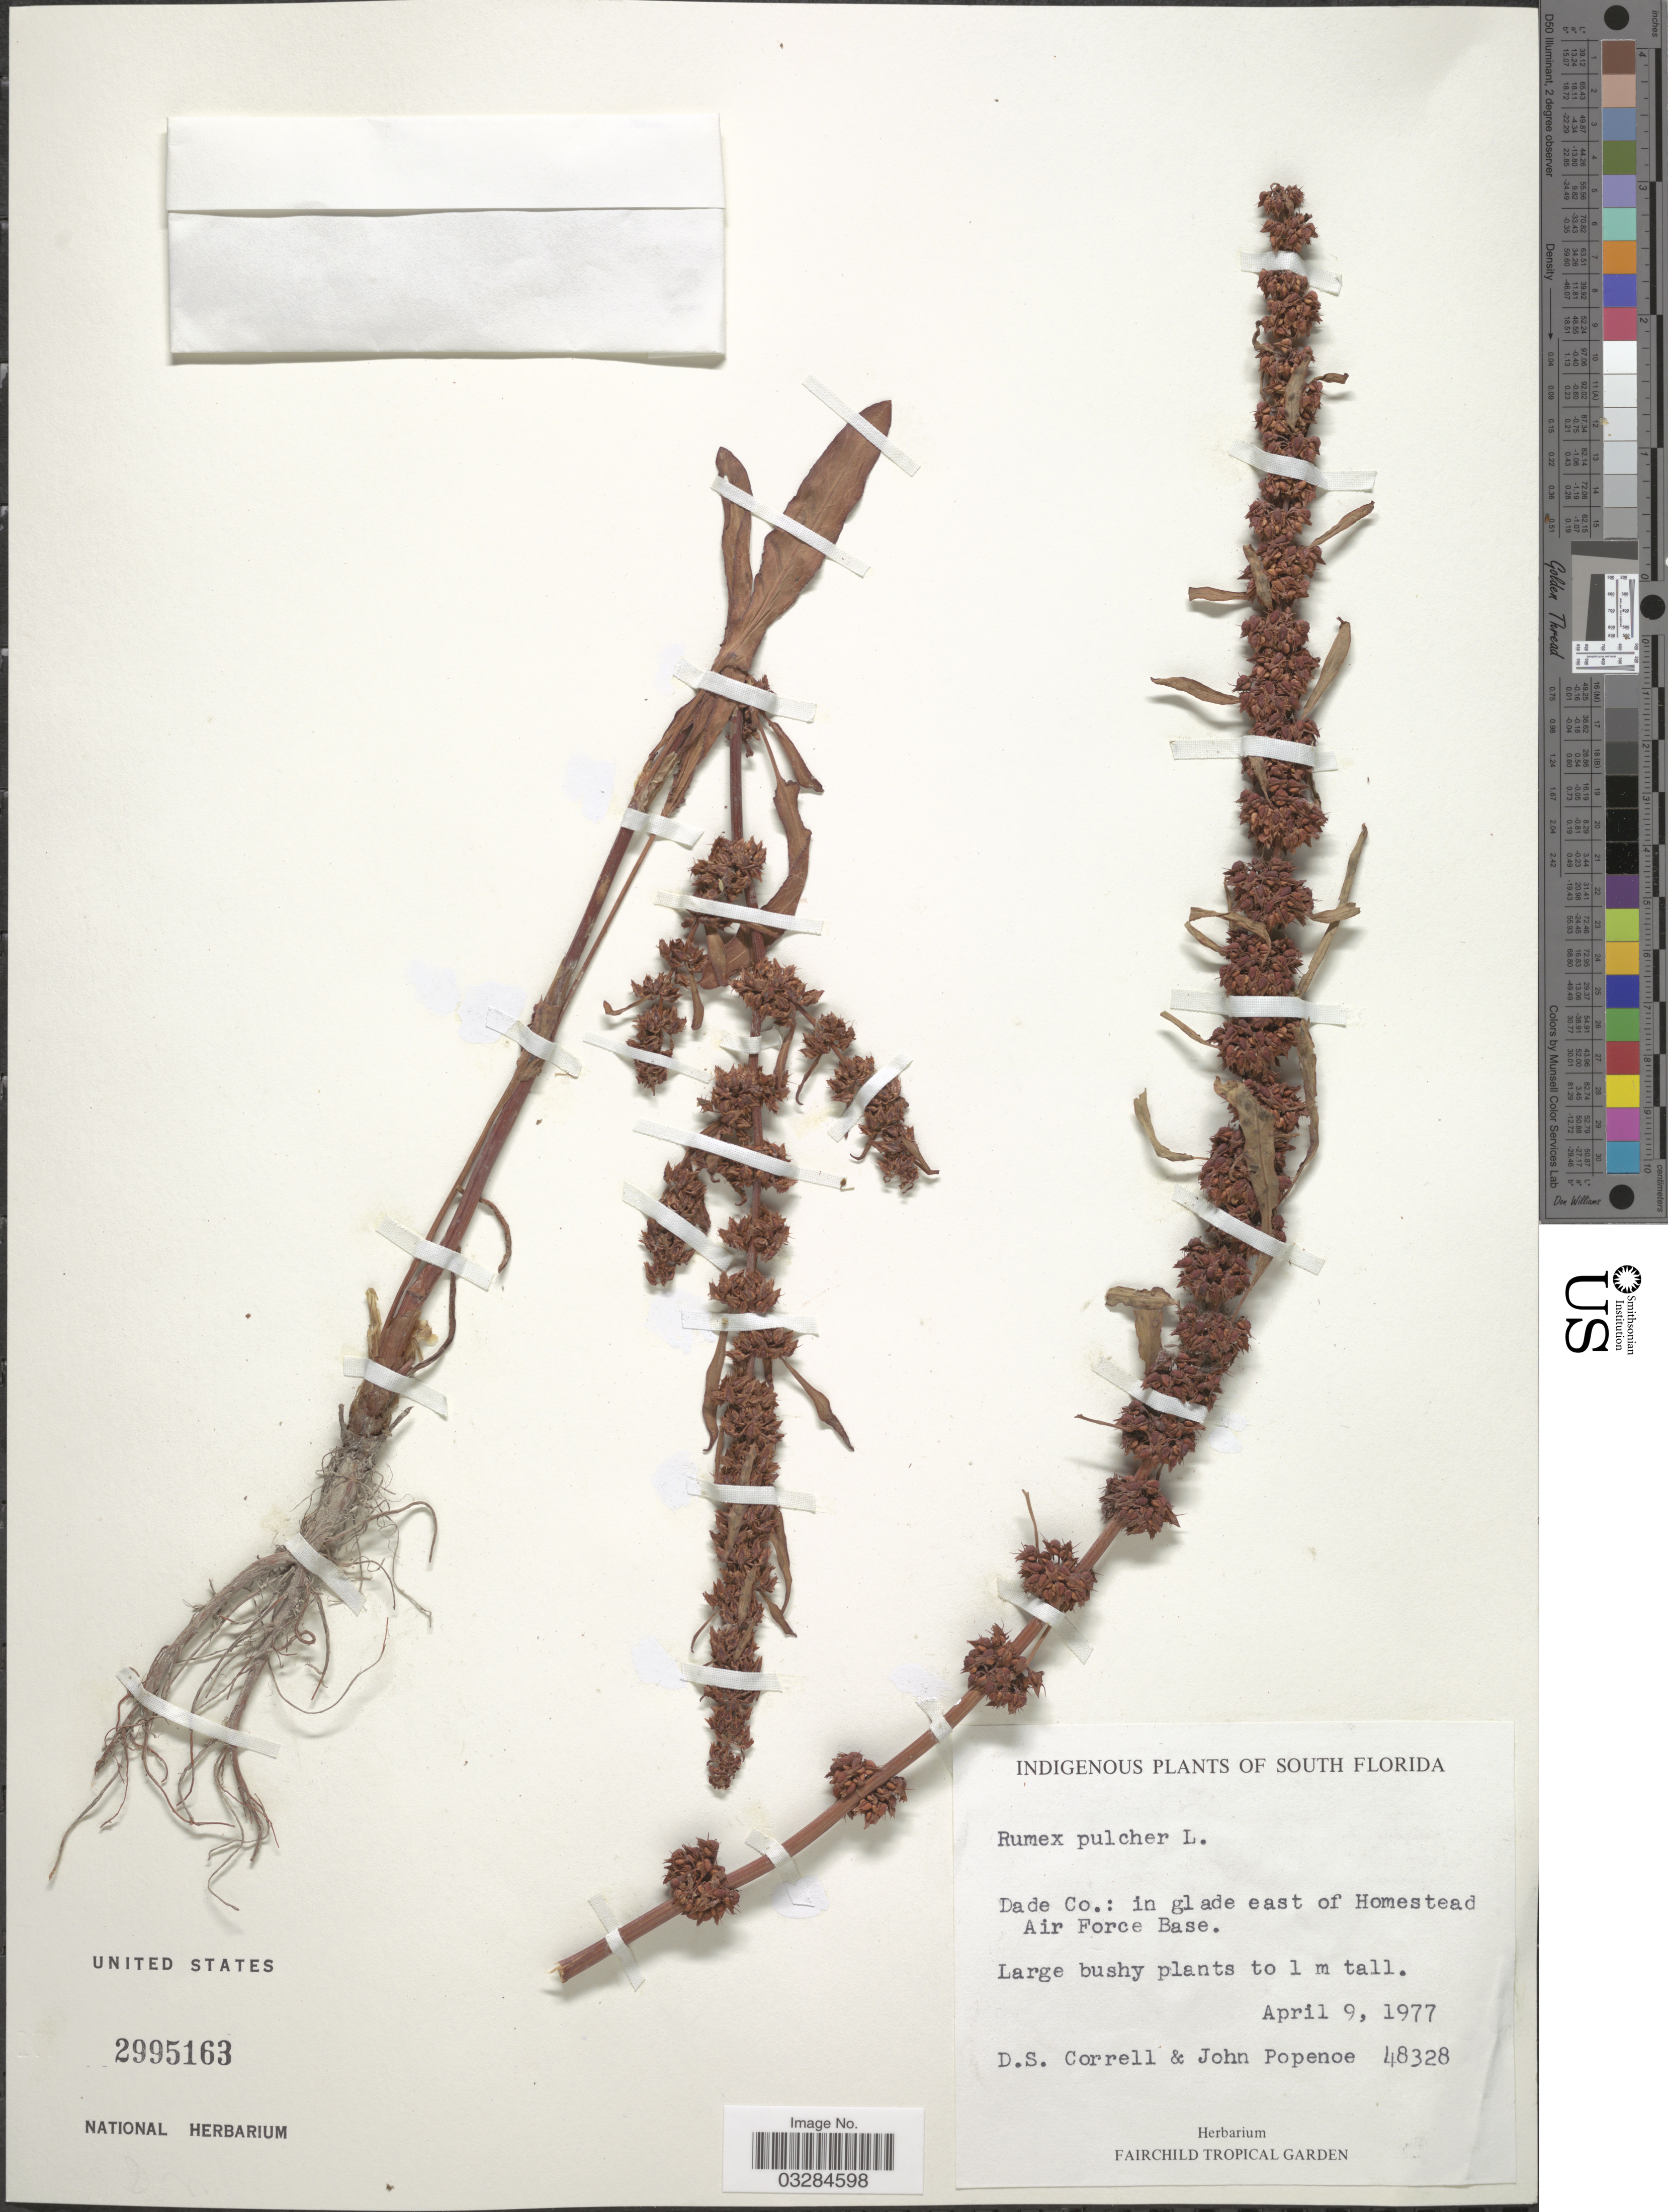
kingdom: Plantae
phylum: Tracheophyta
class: Magnoliopsida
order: Caryophyllales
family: Polygonaceae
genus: Rumex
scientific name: Rumex pulcher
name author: L.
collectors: D. S. Correll & J. Popenoe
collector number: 48328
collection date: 1977-04-09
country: United States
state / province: Florida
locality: South Florida, Dade Co.: in glade east of Homestead Air Force Base.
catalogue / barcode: US 2995163